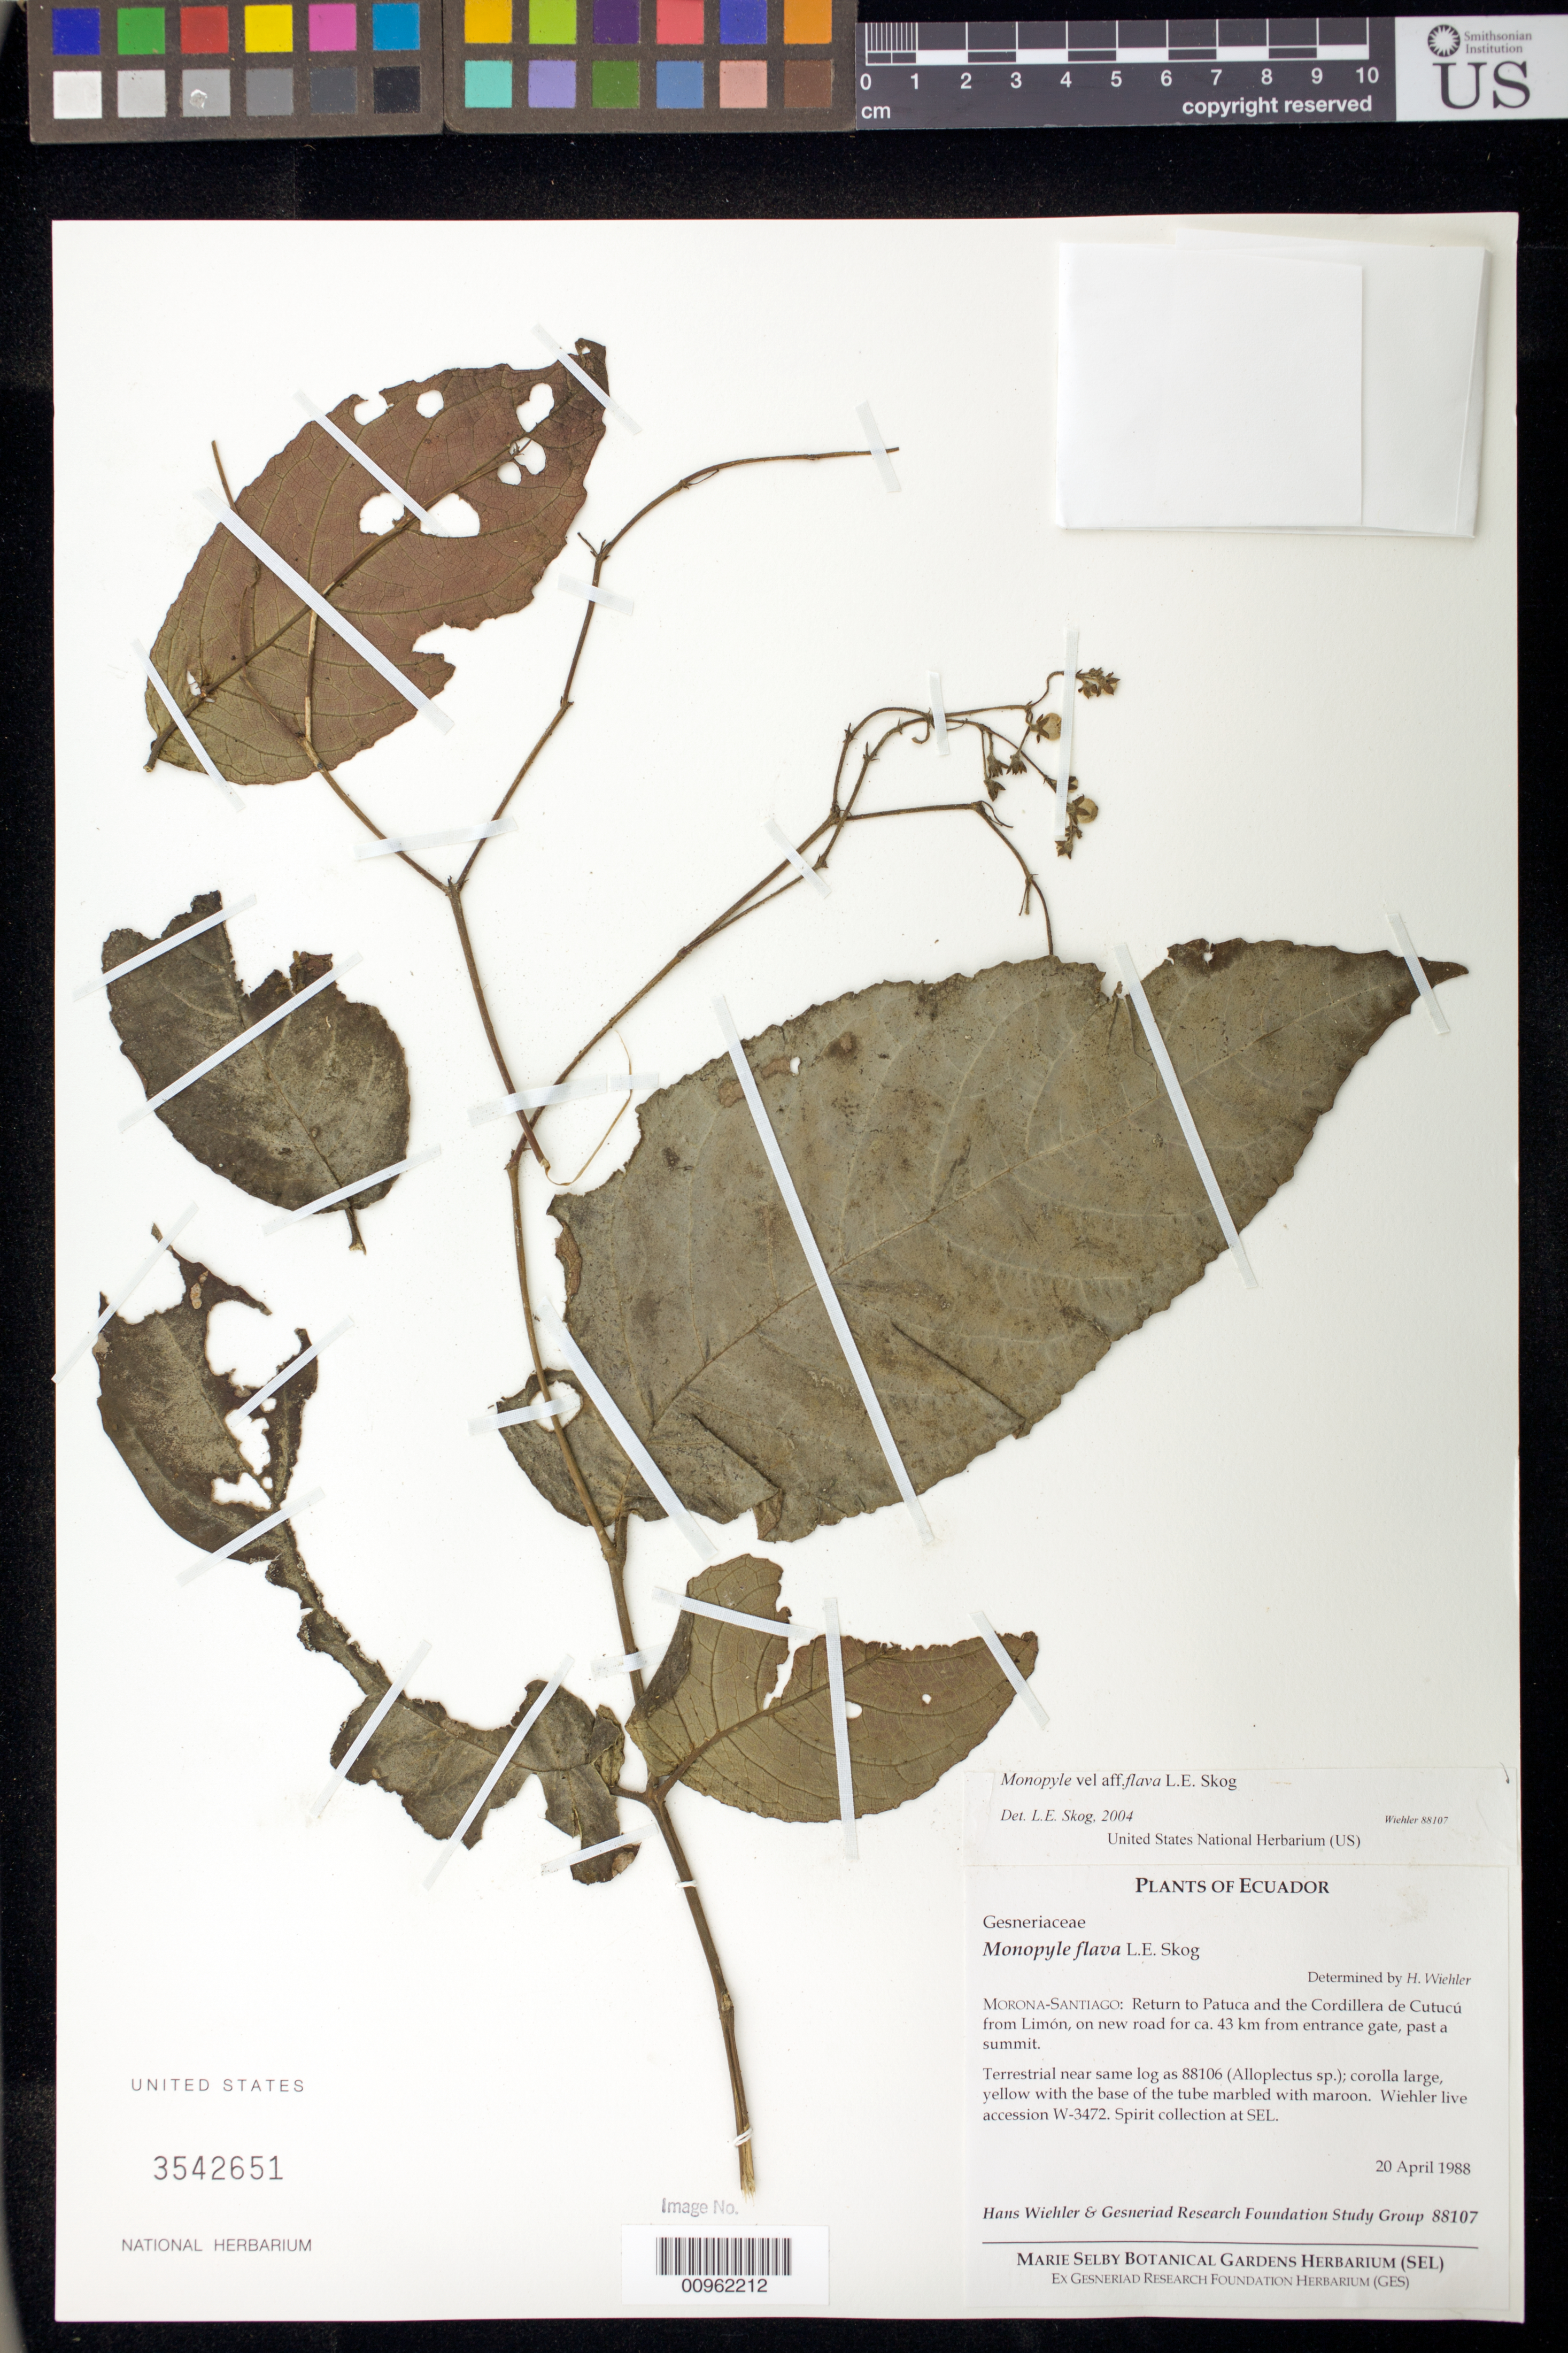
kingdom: Plantae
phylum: Tracheophyta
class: Magnoliopsida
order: Lamiales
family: Gesneriaceae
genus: Monopyle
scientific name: Monopyle flava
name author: L.E. Skog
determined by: Skog, Laurence E.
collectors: H. J. Wiehler & GRF Study Group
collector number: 88107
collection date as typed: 20 Apr 1988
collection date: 1988-04-20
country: Ecuador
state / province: Morona-Santiago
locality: Morona-Santiago: return to Patuca and the Cordillera de Cutucú from Limón, on new road for ca. 43 km from entrance gate, past a summit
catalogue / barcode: US 3542651